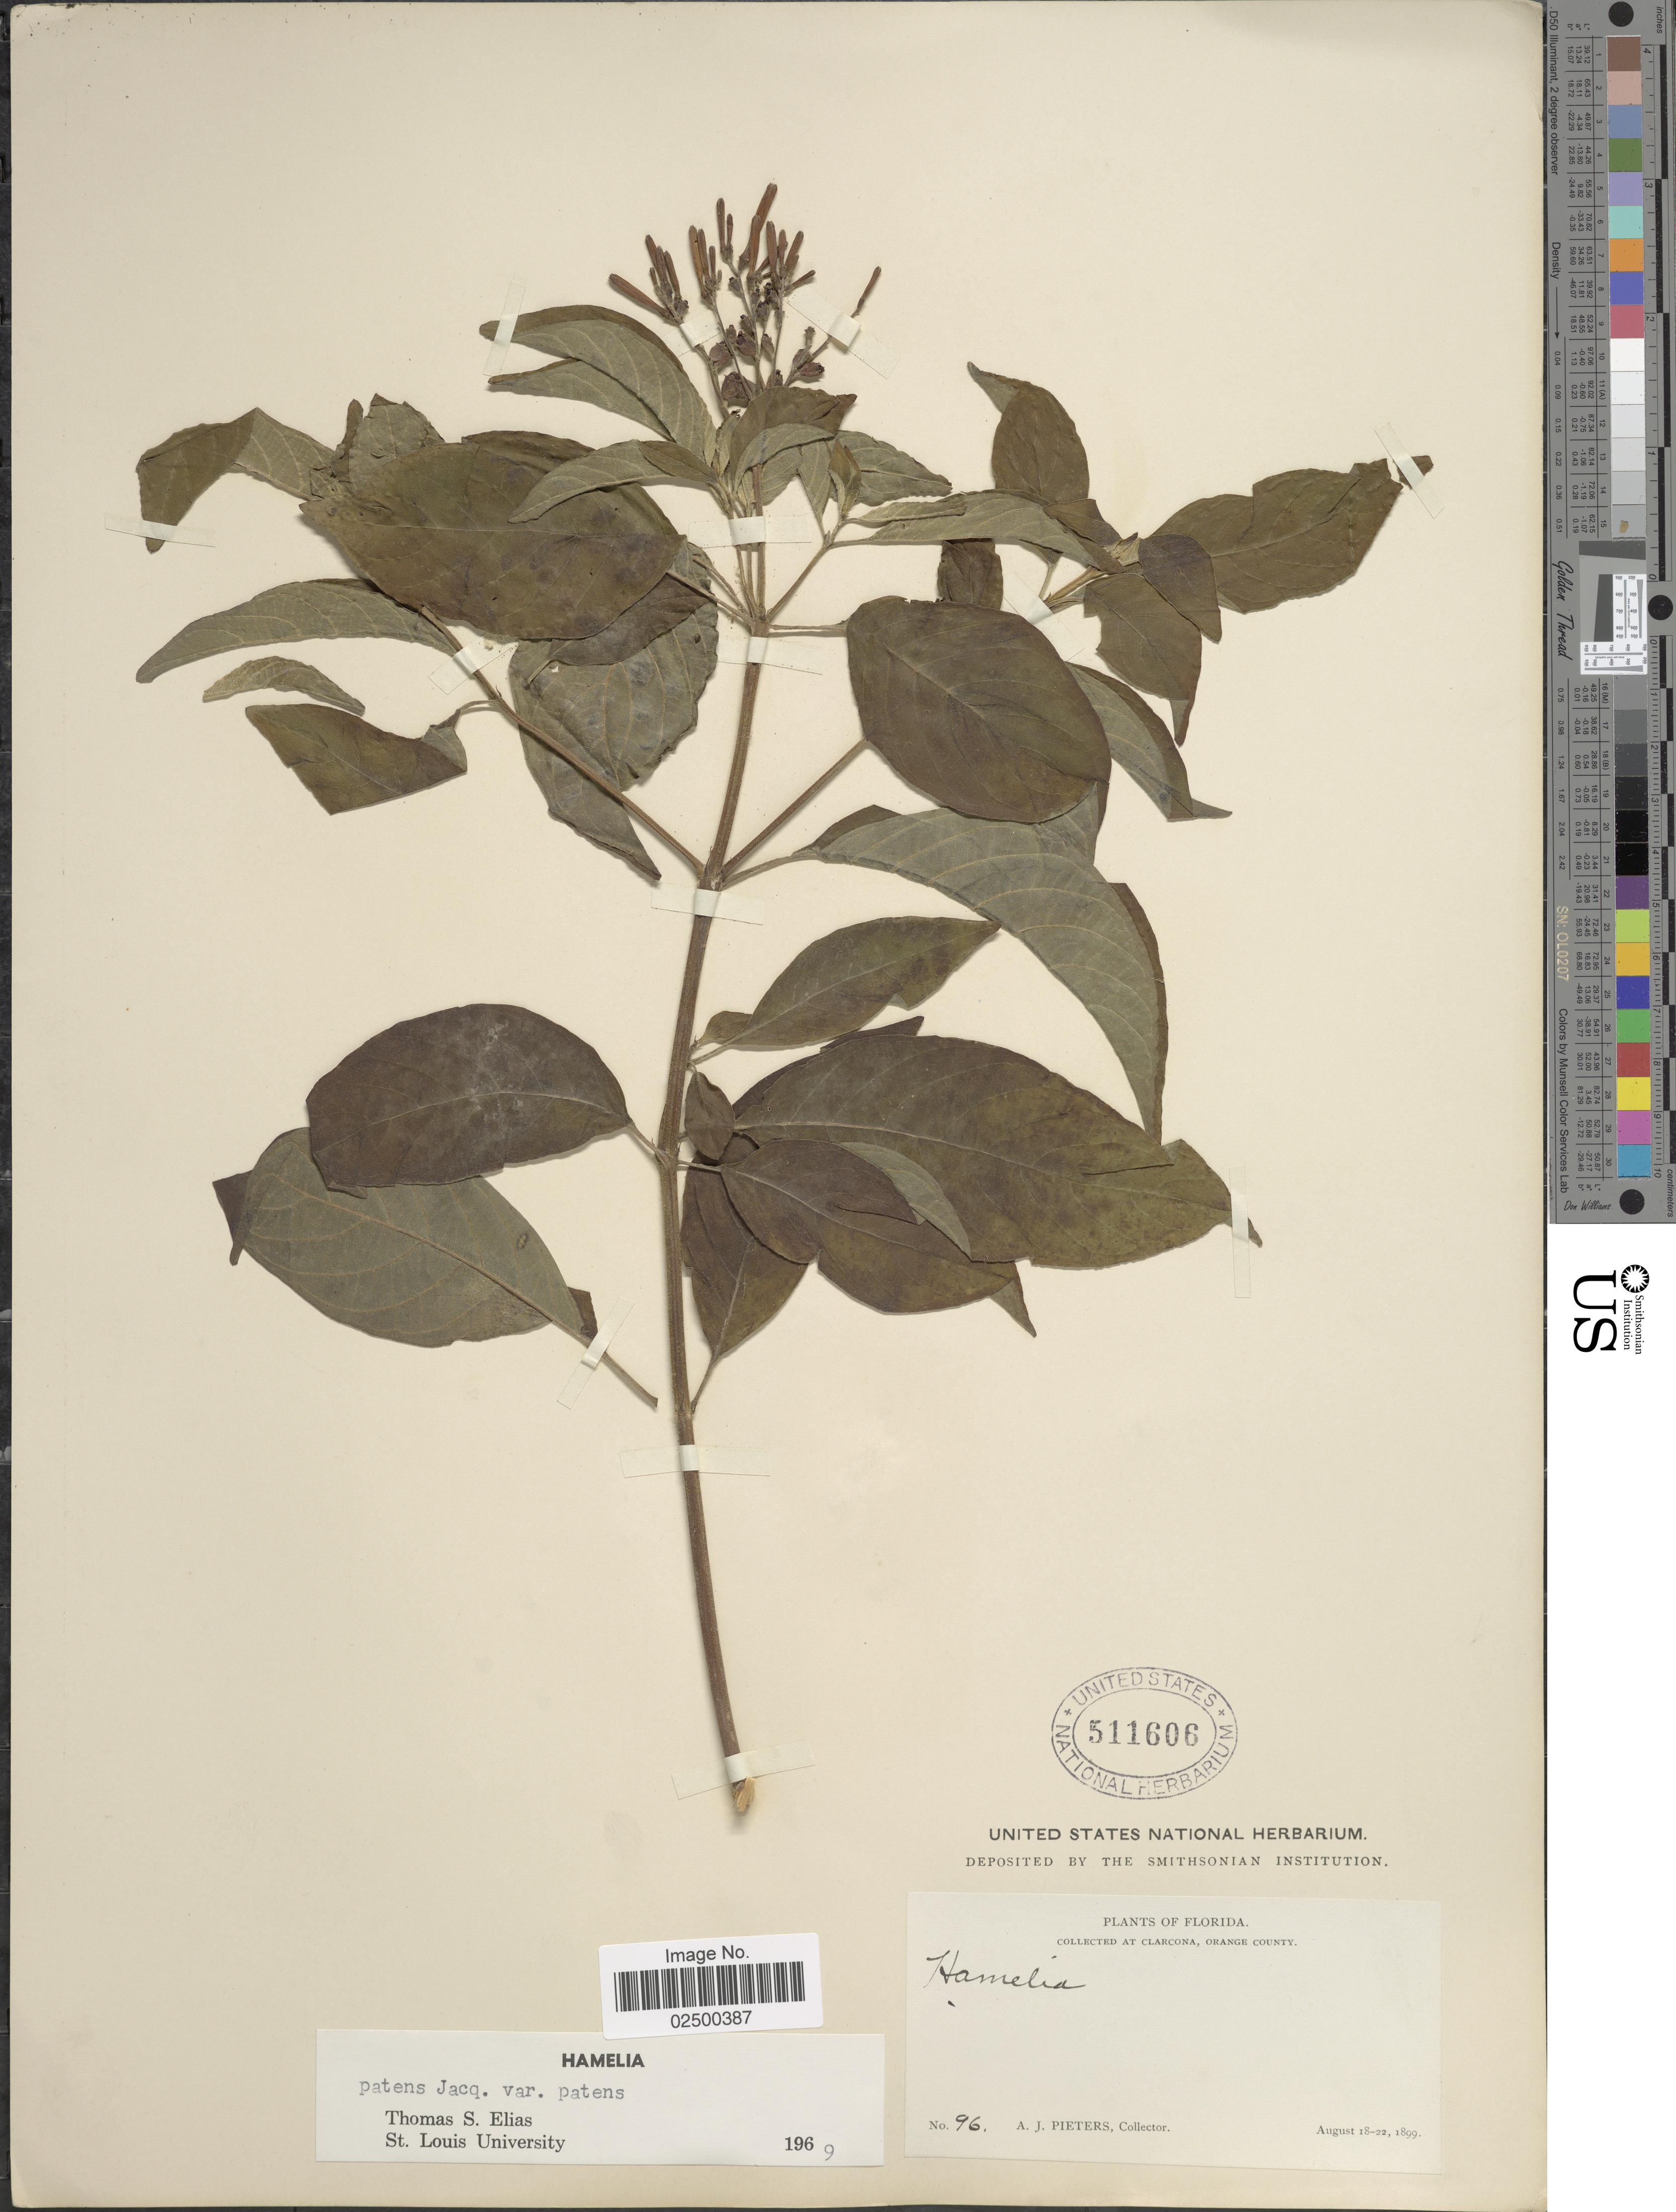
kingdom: Plantae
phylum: Tracheophyta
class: Magnoliopsida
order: Gentianales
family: Rubiaceae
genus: Hamelia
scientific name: Hamelia patens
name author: Jacq.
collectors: A. Pieters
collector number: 96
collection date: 1899-08-18/1899-08-22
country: United States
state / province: Florida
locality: At Clarcona, Orange County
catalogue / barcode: US 511606